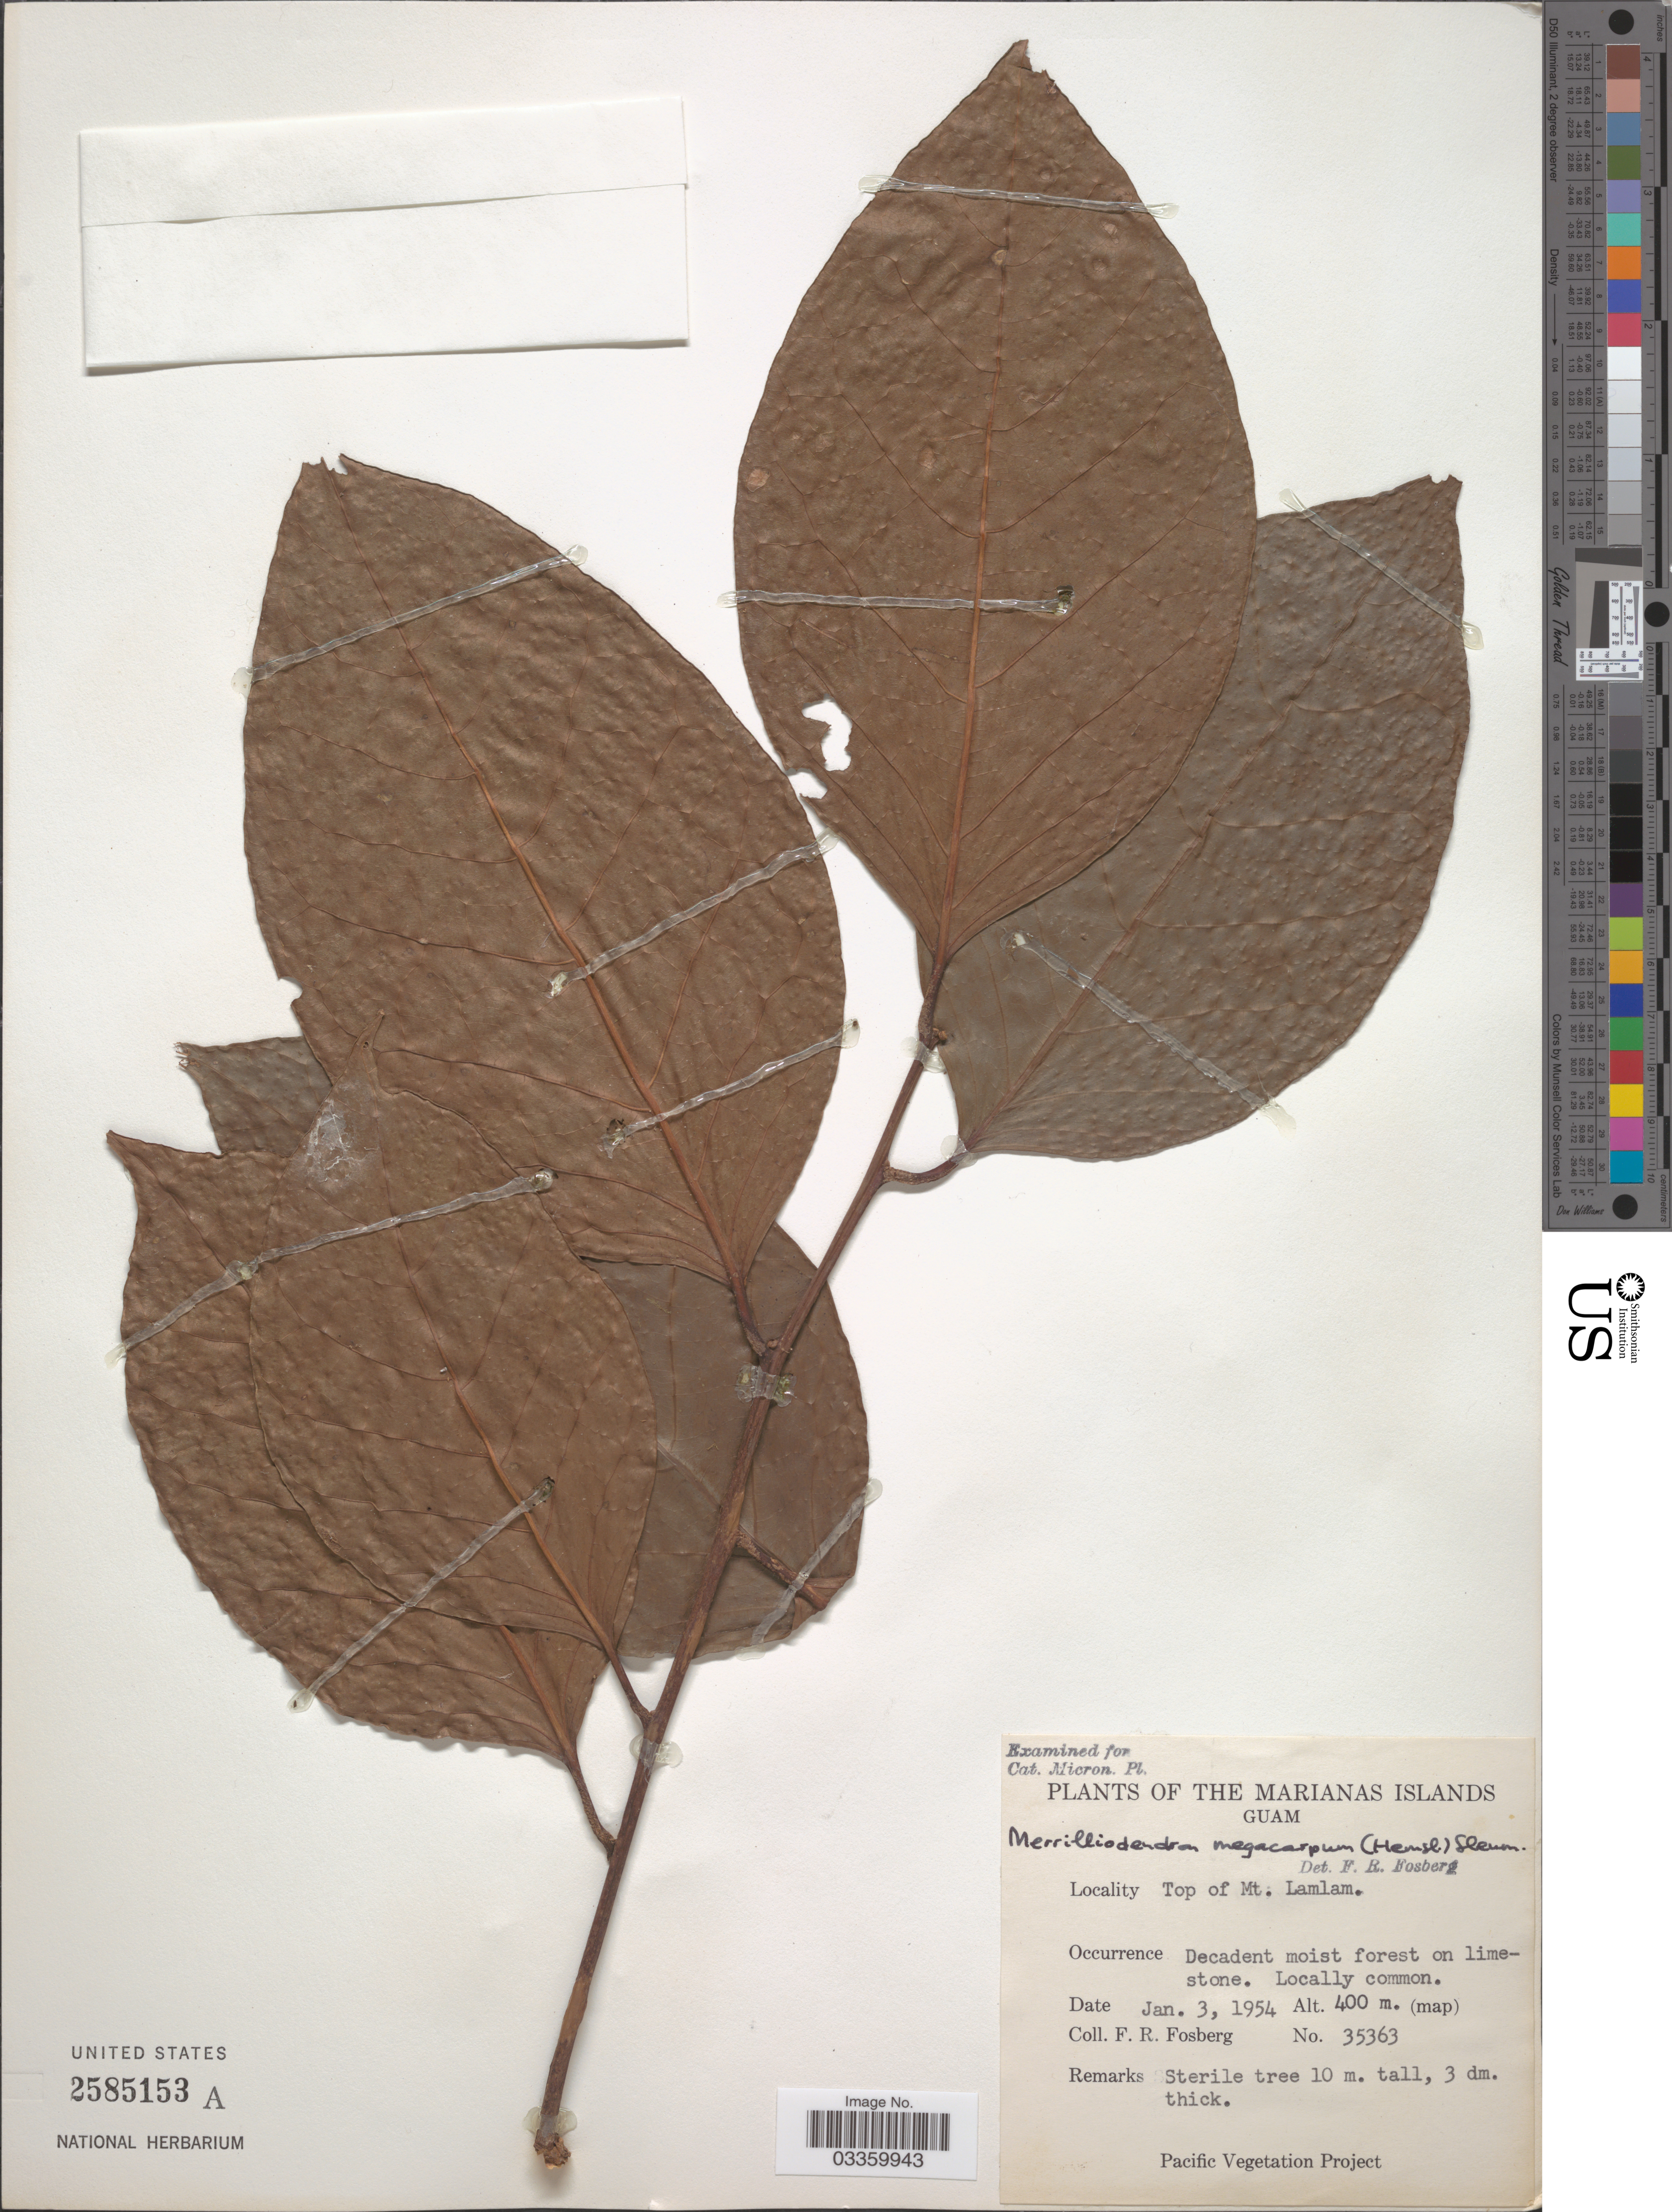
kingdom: Plantae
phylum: Tracheophyta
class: Magnoliopsida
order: Icacinales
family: Icacinaceae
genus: Merrilliodendron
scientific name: Merrilliodendron megacarpum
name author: (Hemsl.) Sleumer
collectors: F. R. Fosberg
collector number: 35363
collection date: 1954-01-03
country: Guam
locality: The Mariana Islands. Top of Mt. Lamlam.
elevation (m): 400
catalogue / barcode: US 2585153A